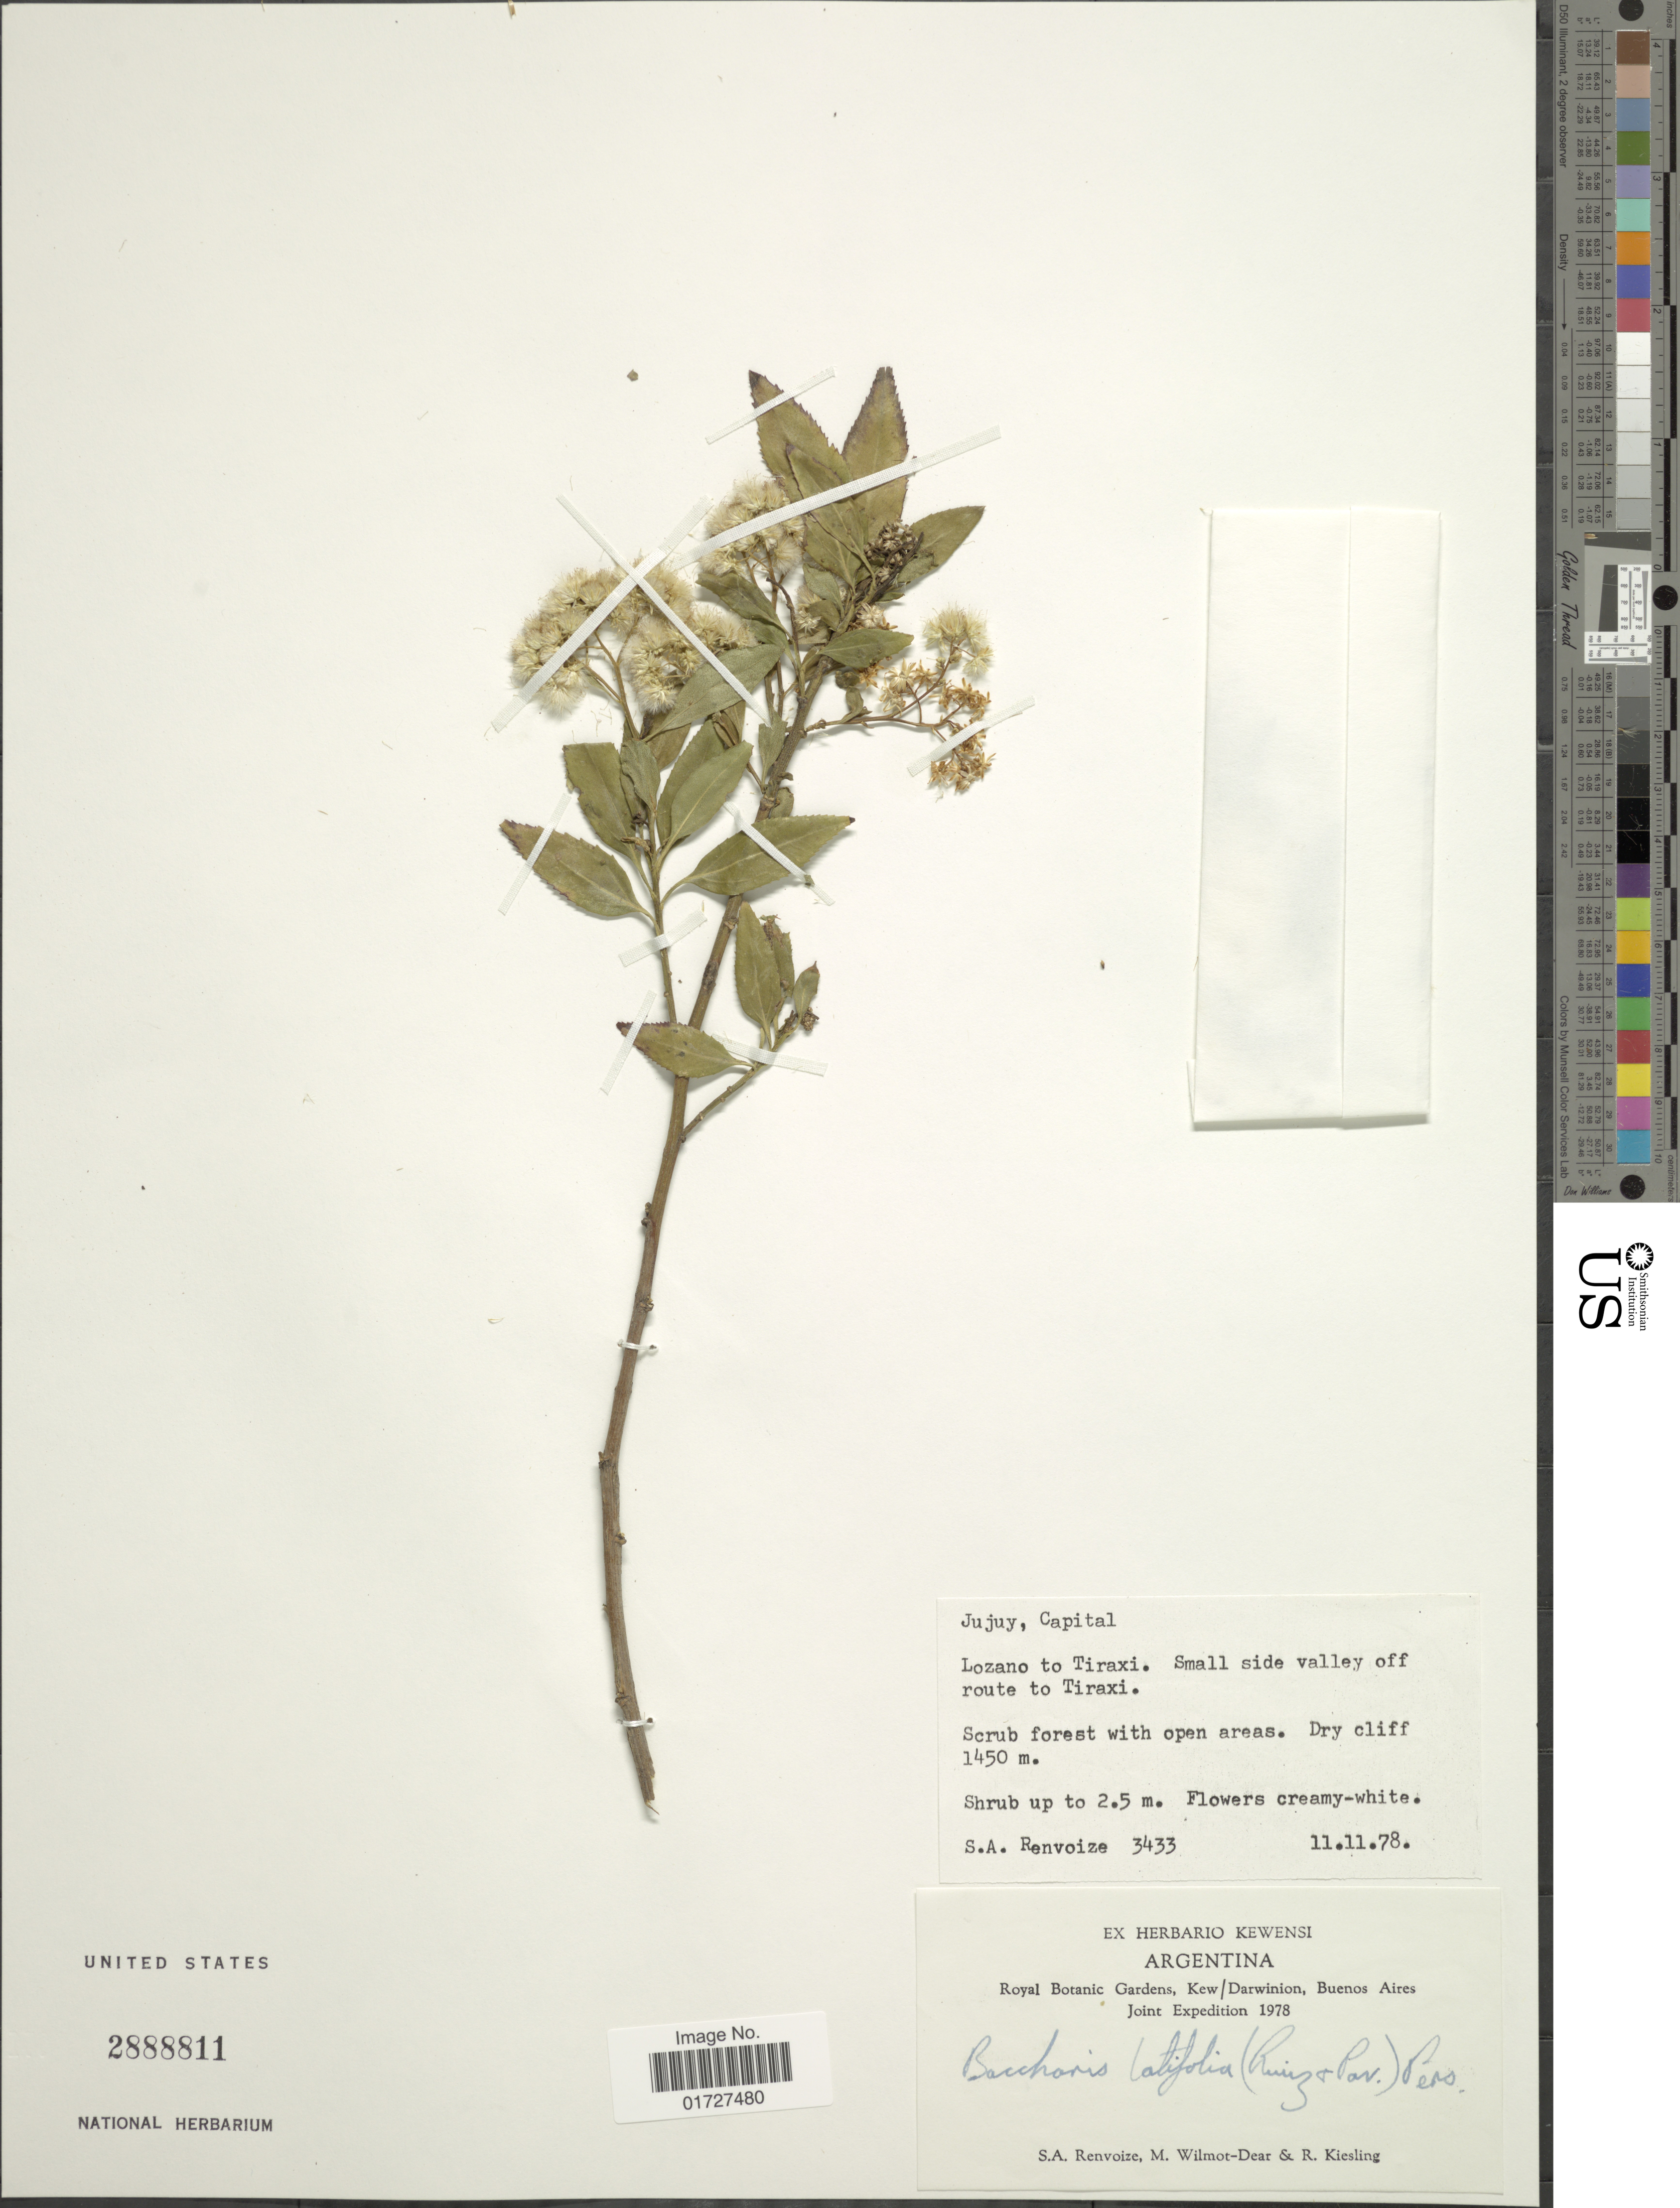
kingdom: Plantae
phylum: Tracheophyta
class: Magnoliopsida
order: Asterales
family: Asteraceae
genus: Baccharis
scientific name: Baccharis latifolia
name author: (Ruiz & Pav.) Pers.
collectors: S. A. Renvoize, M. Wilmot-Dear & R. Kiesling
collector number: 3433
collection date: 1978-11-11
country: Argentina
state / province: Jujuy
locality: Capital, lozano to Tiraxi, small side valley off route to Tiraxi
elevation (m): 1450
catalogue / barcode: US 2888811